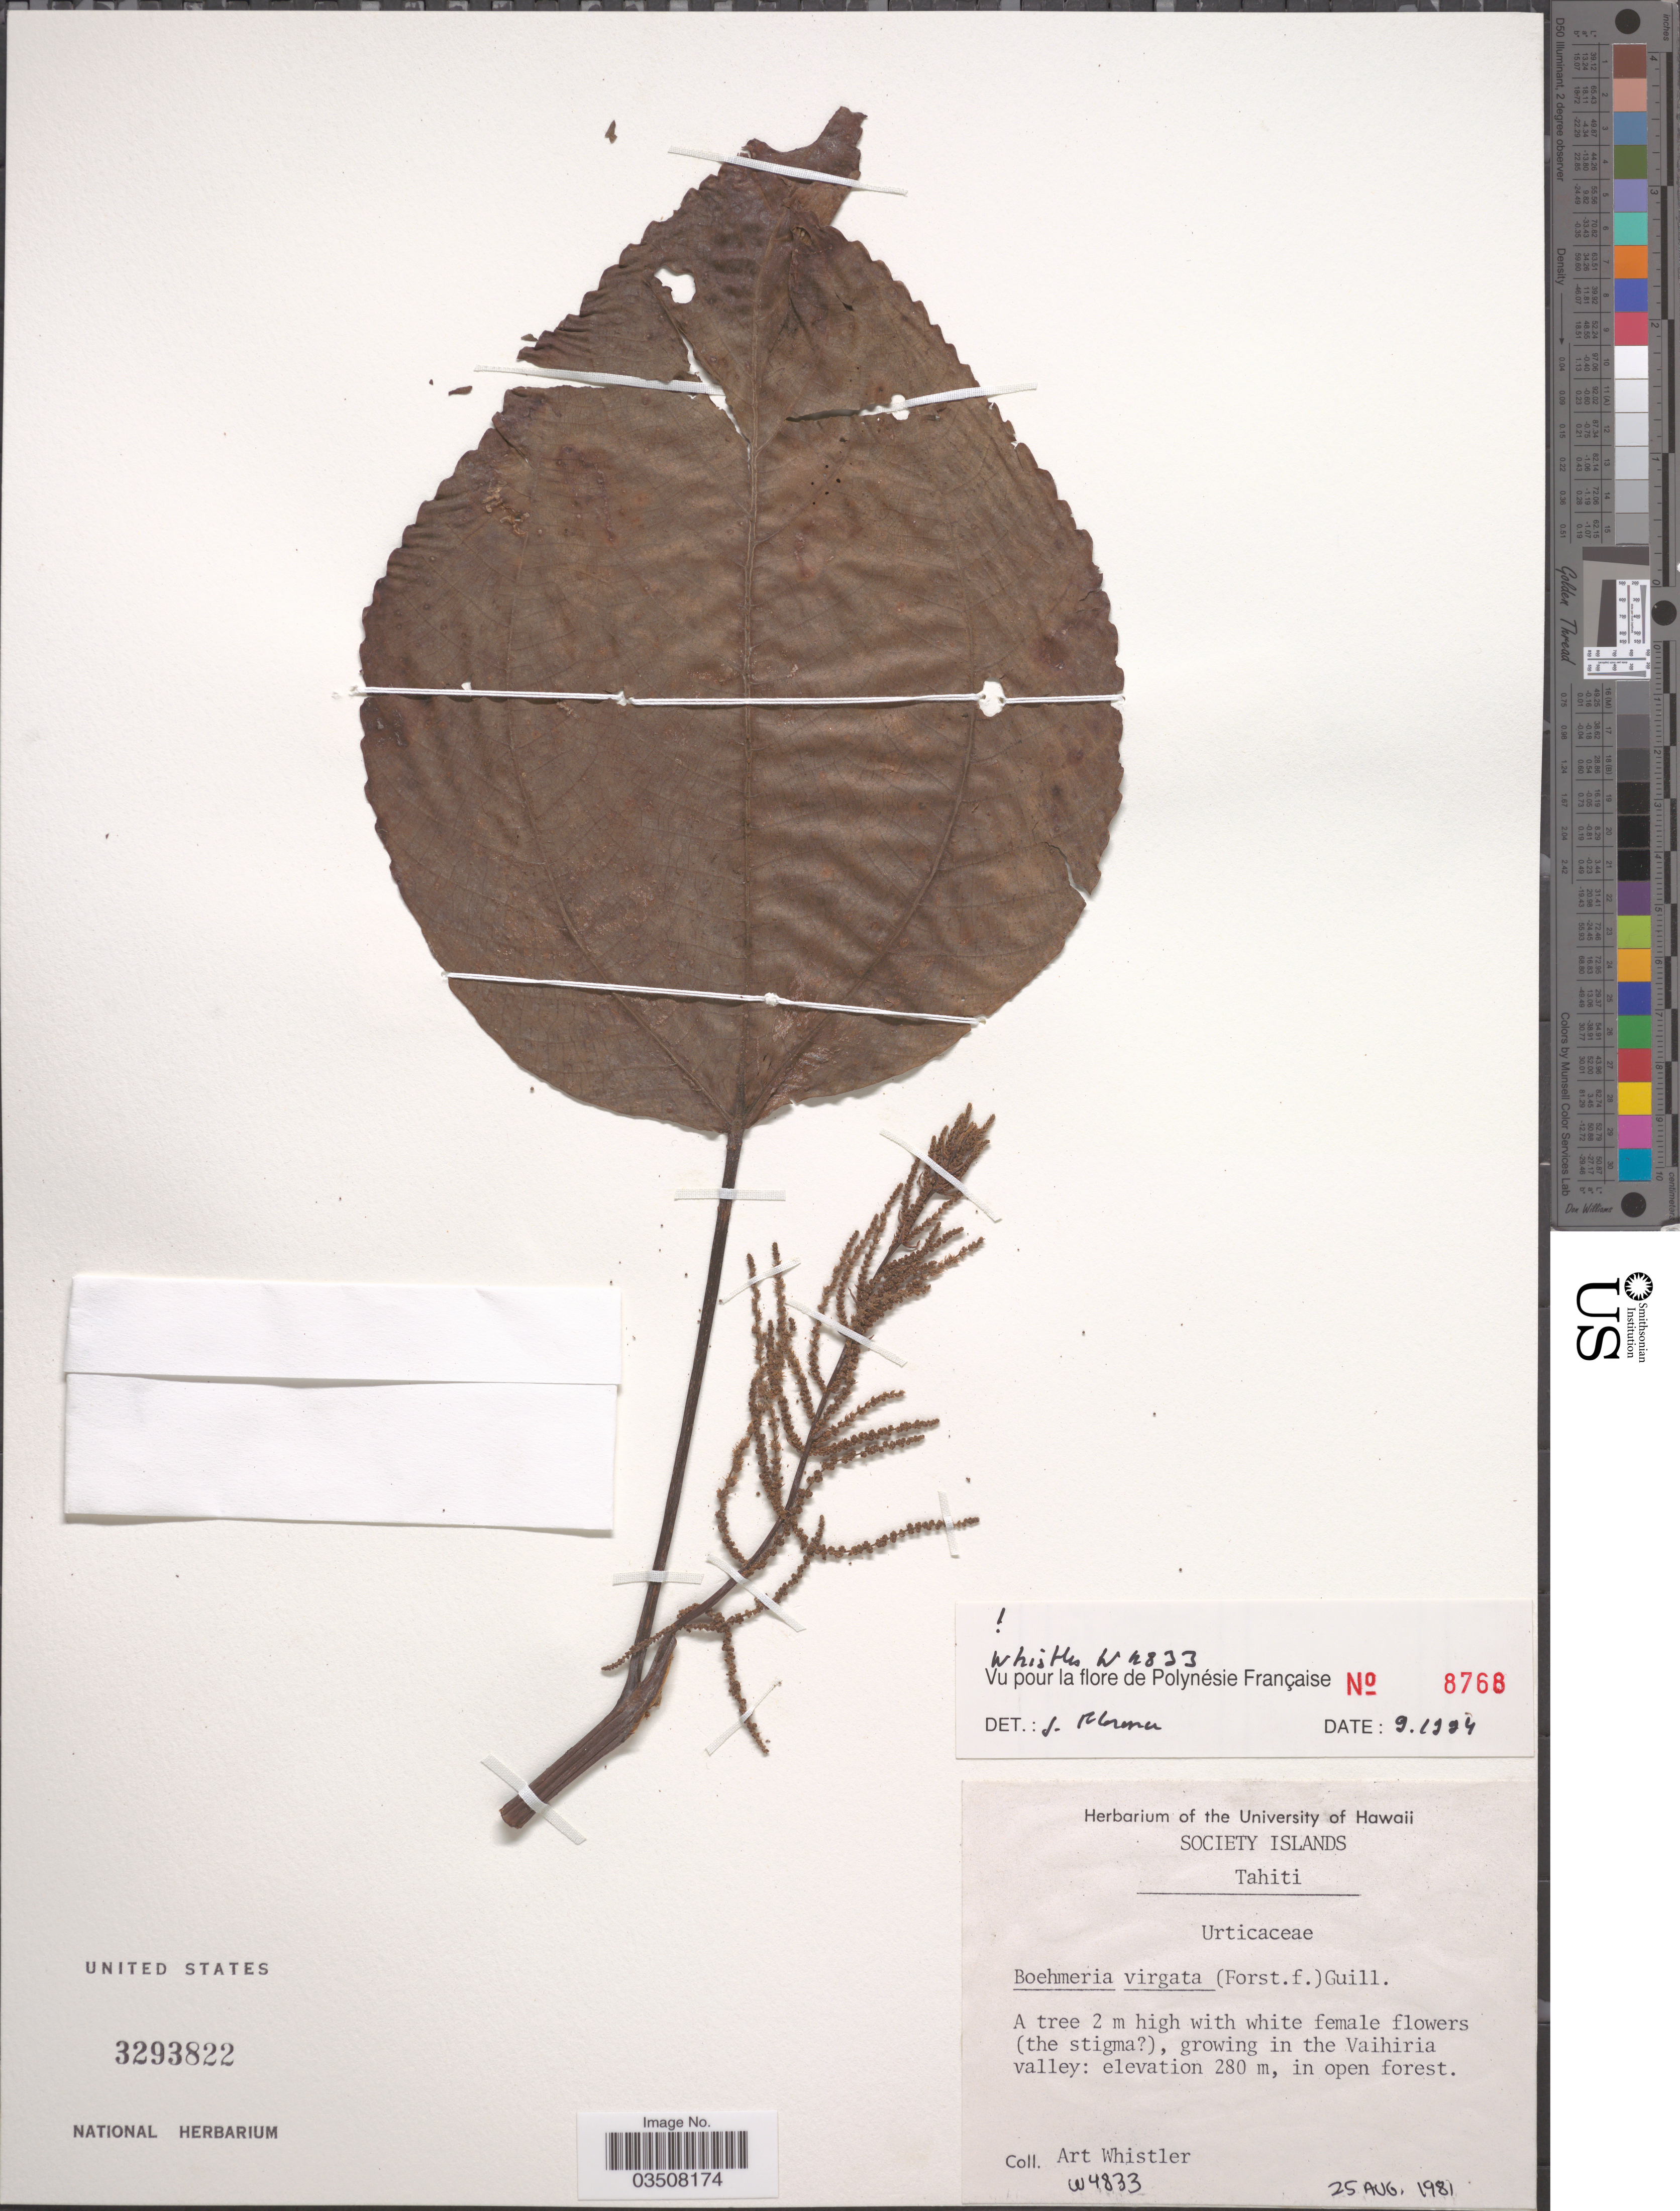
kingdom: Plantae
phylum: Tracheophyta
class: Magnoliopsida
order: Rosales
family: Urticaceae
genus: Boehmeria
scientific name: Boehmeria virgata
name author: (G. Forst.) Guill.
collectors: A. Whistler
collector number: W4833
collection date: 1981-08-25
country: French Polynesia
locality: Society Islands, Tahiti. Growing in the Vaihiria valley.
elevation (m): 280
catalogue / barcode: US 3293822